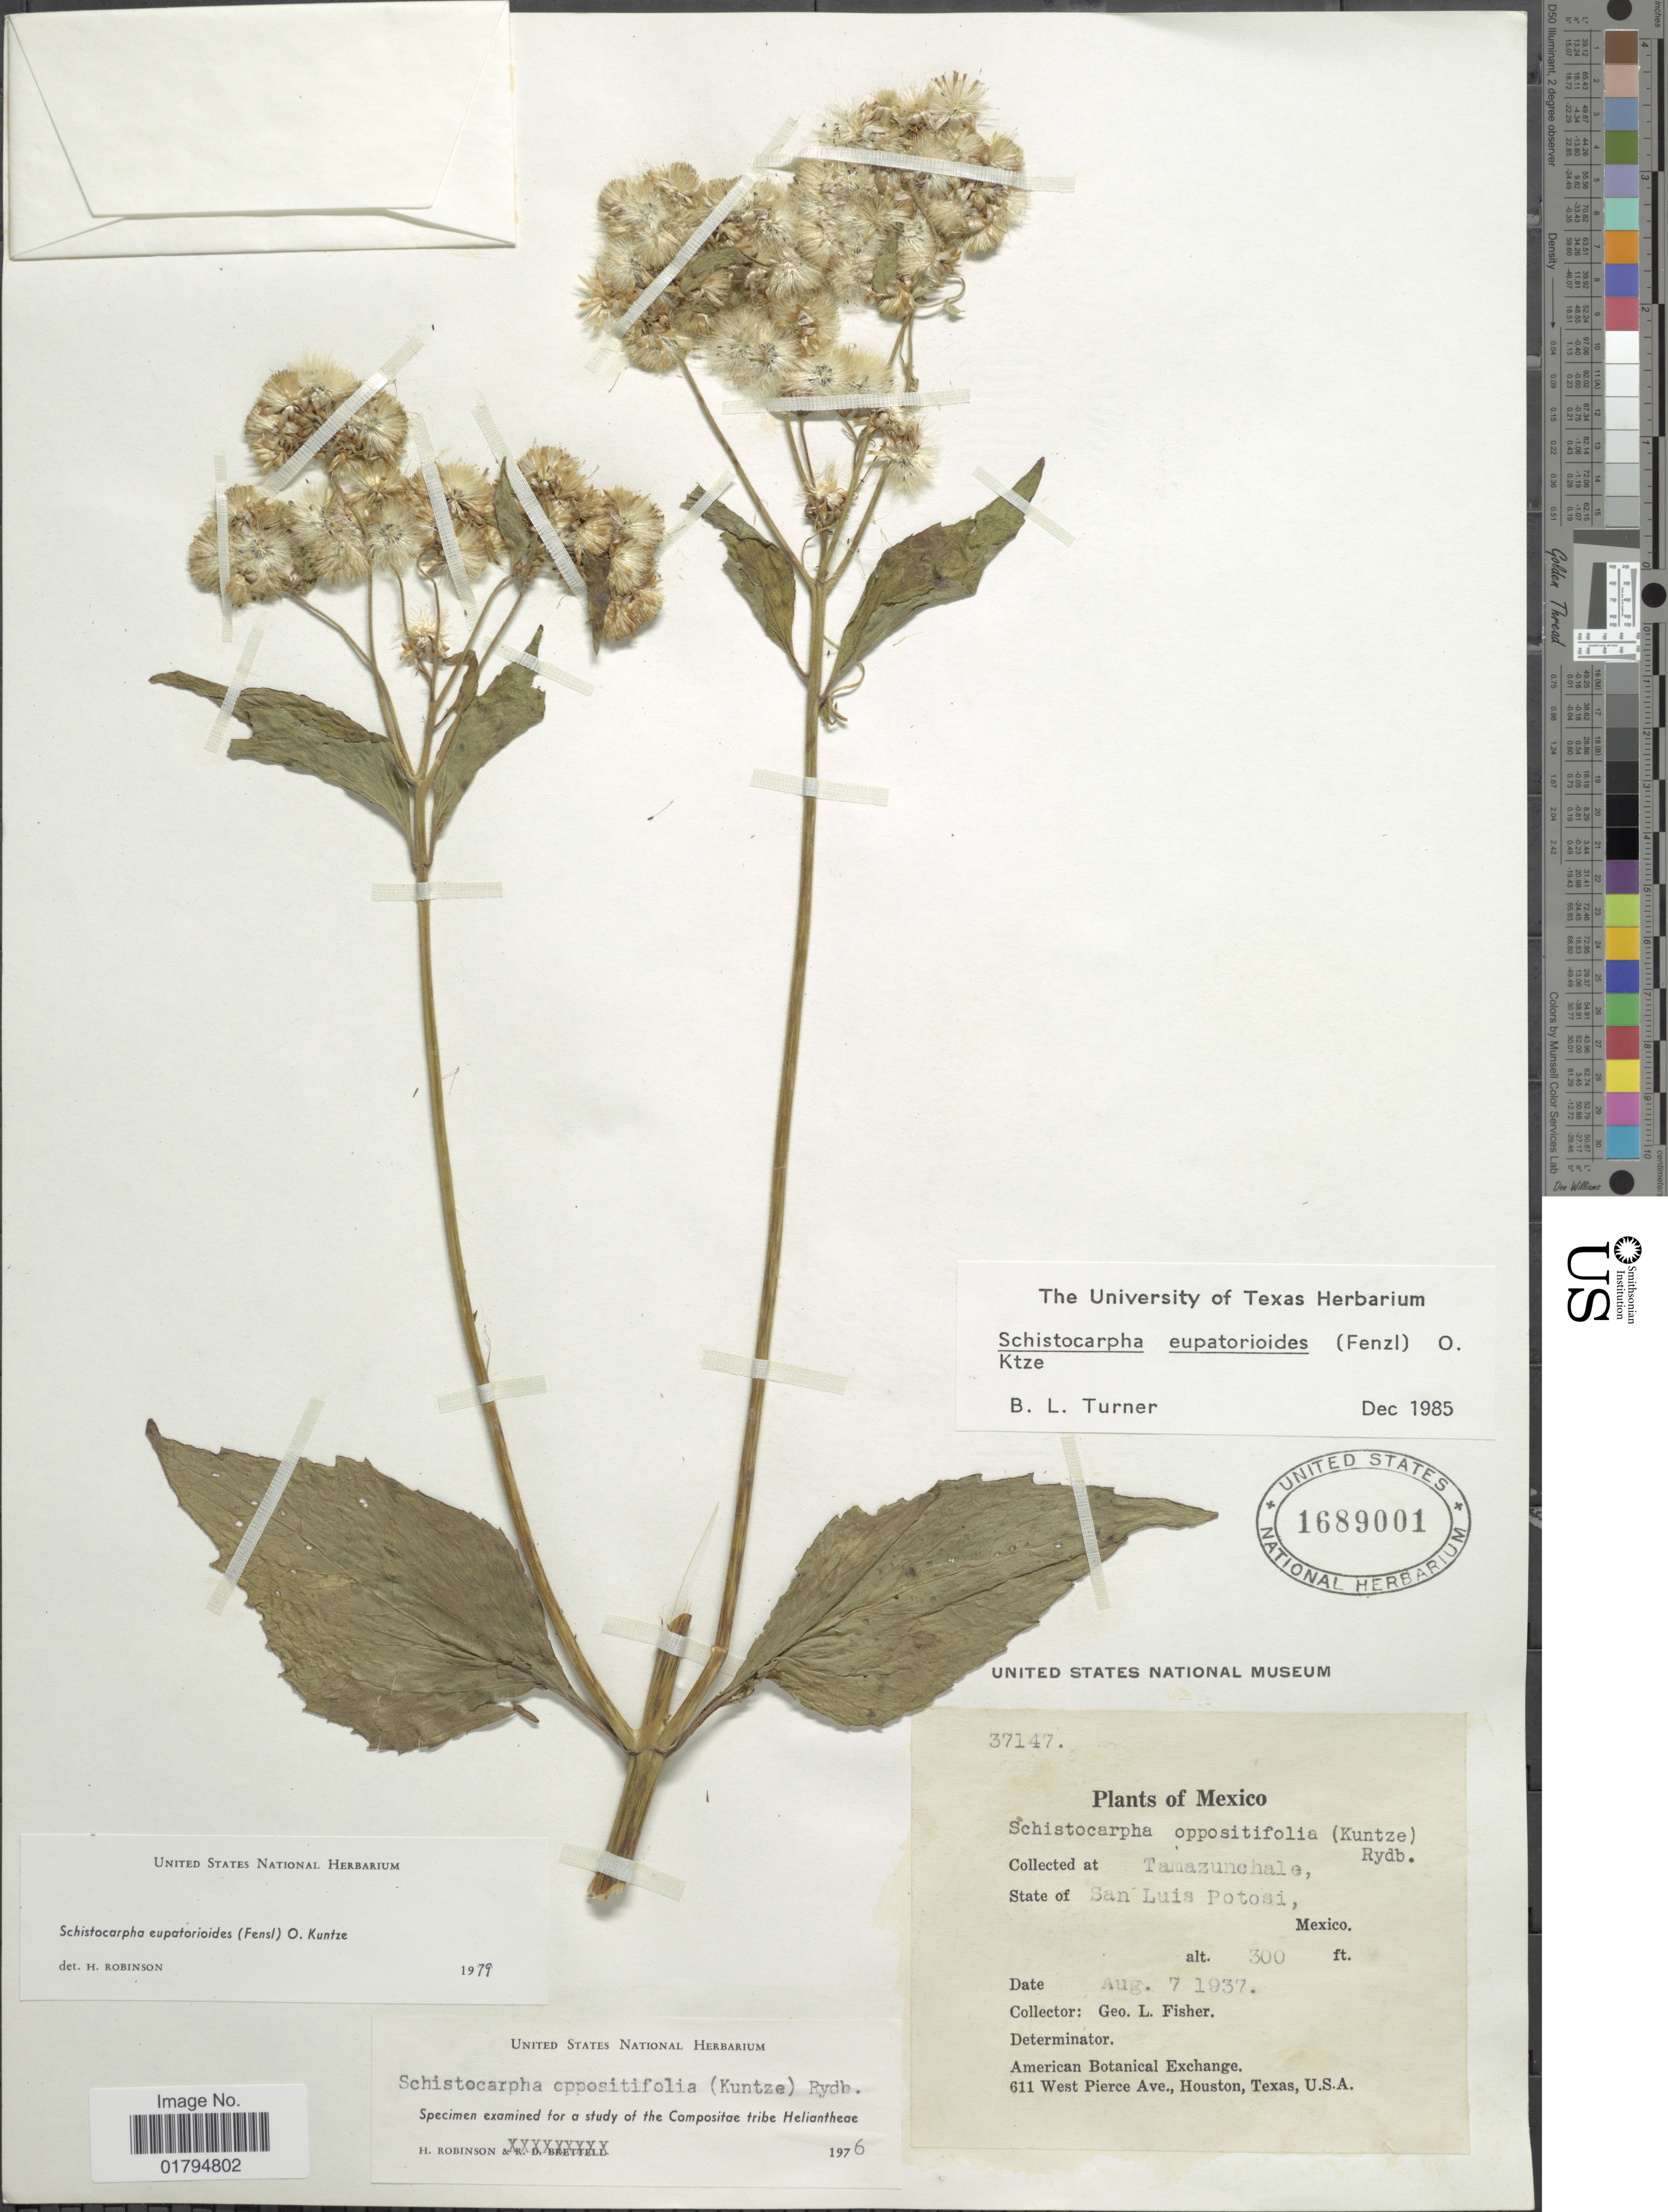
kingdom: Plantae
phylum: Tracheophyta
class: Magnoliopsida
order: Asterales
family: Asteraceae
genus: Schistocarpha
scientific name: Schistocarpha eupatorioides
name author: (Fenzl) Kuntze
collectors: G. L. Fisher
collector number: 37147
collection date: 1937-08-07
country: Mexico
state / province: San Luis Potosí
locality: Tamazunchale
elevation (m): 91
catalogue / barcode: US 1689001